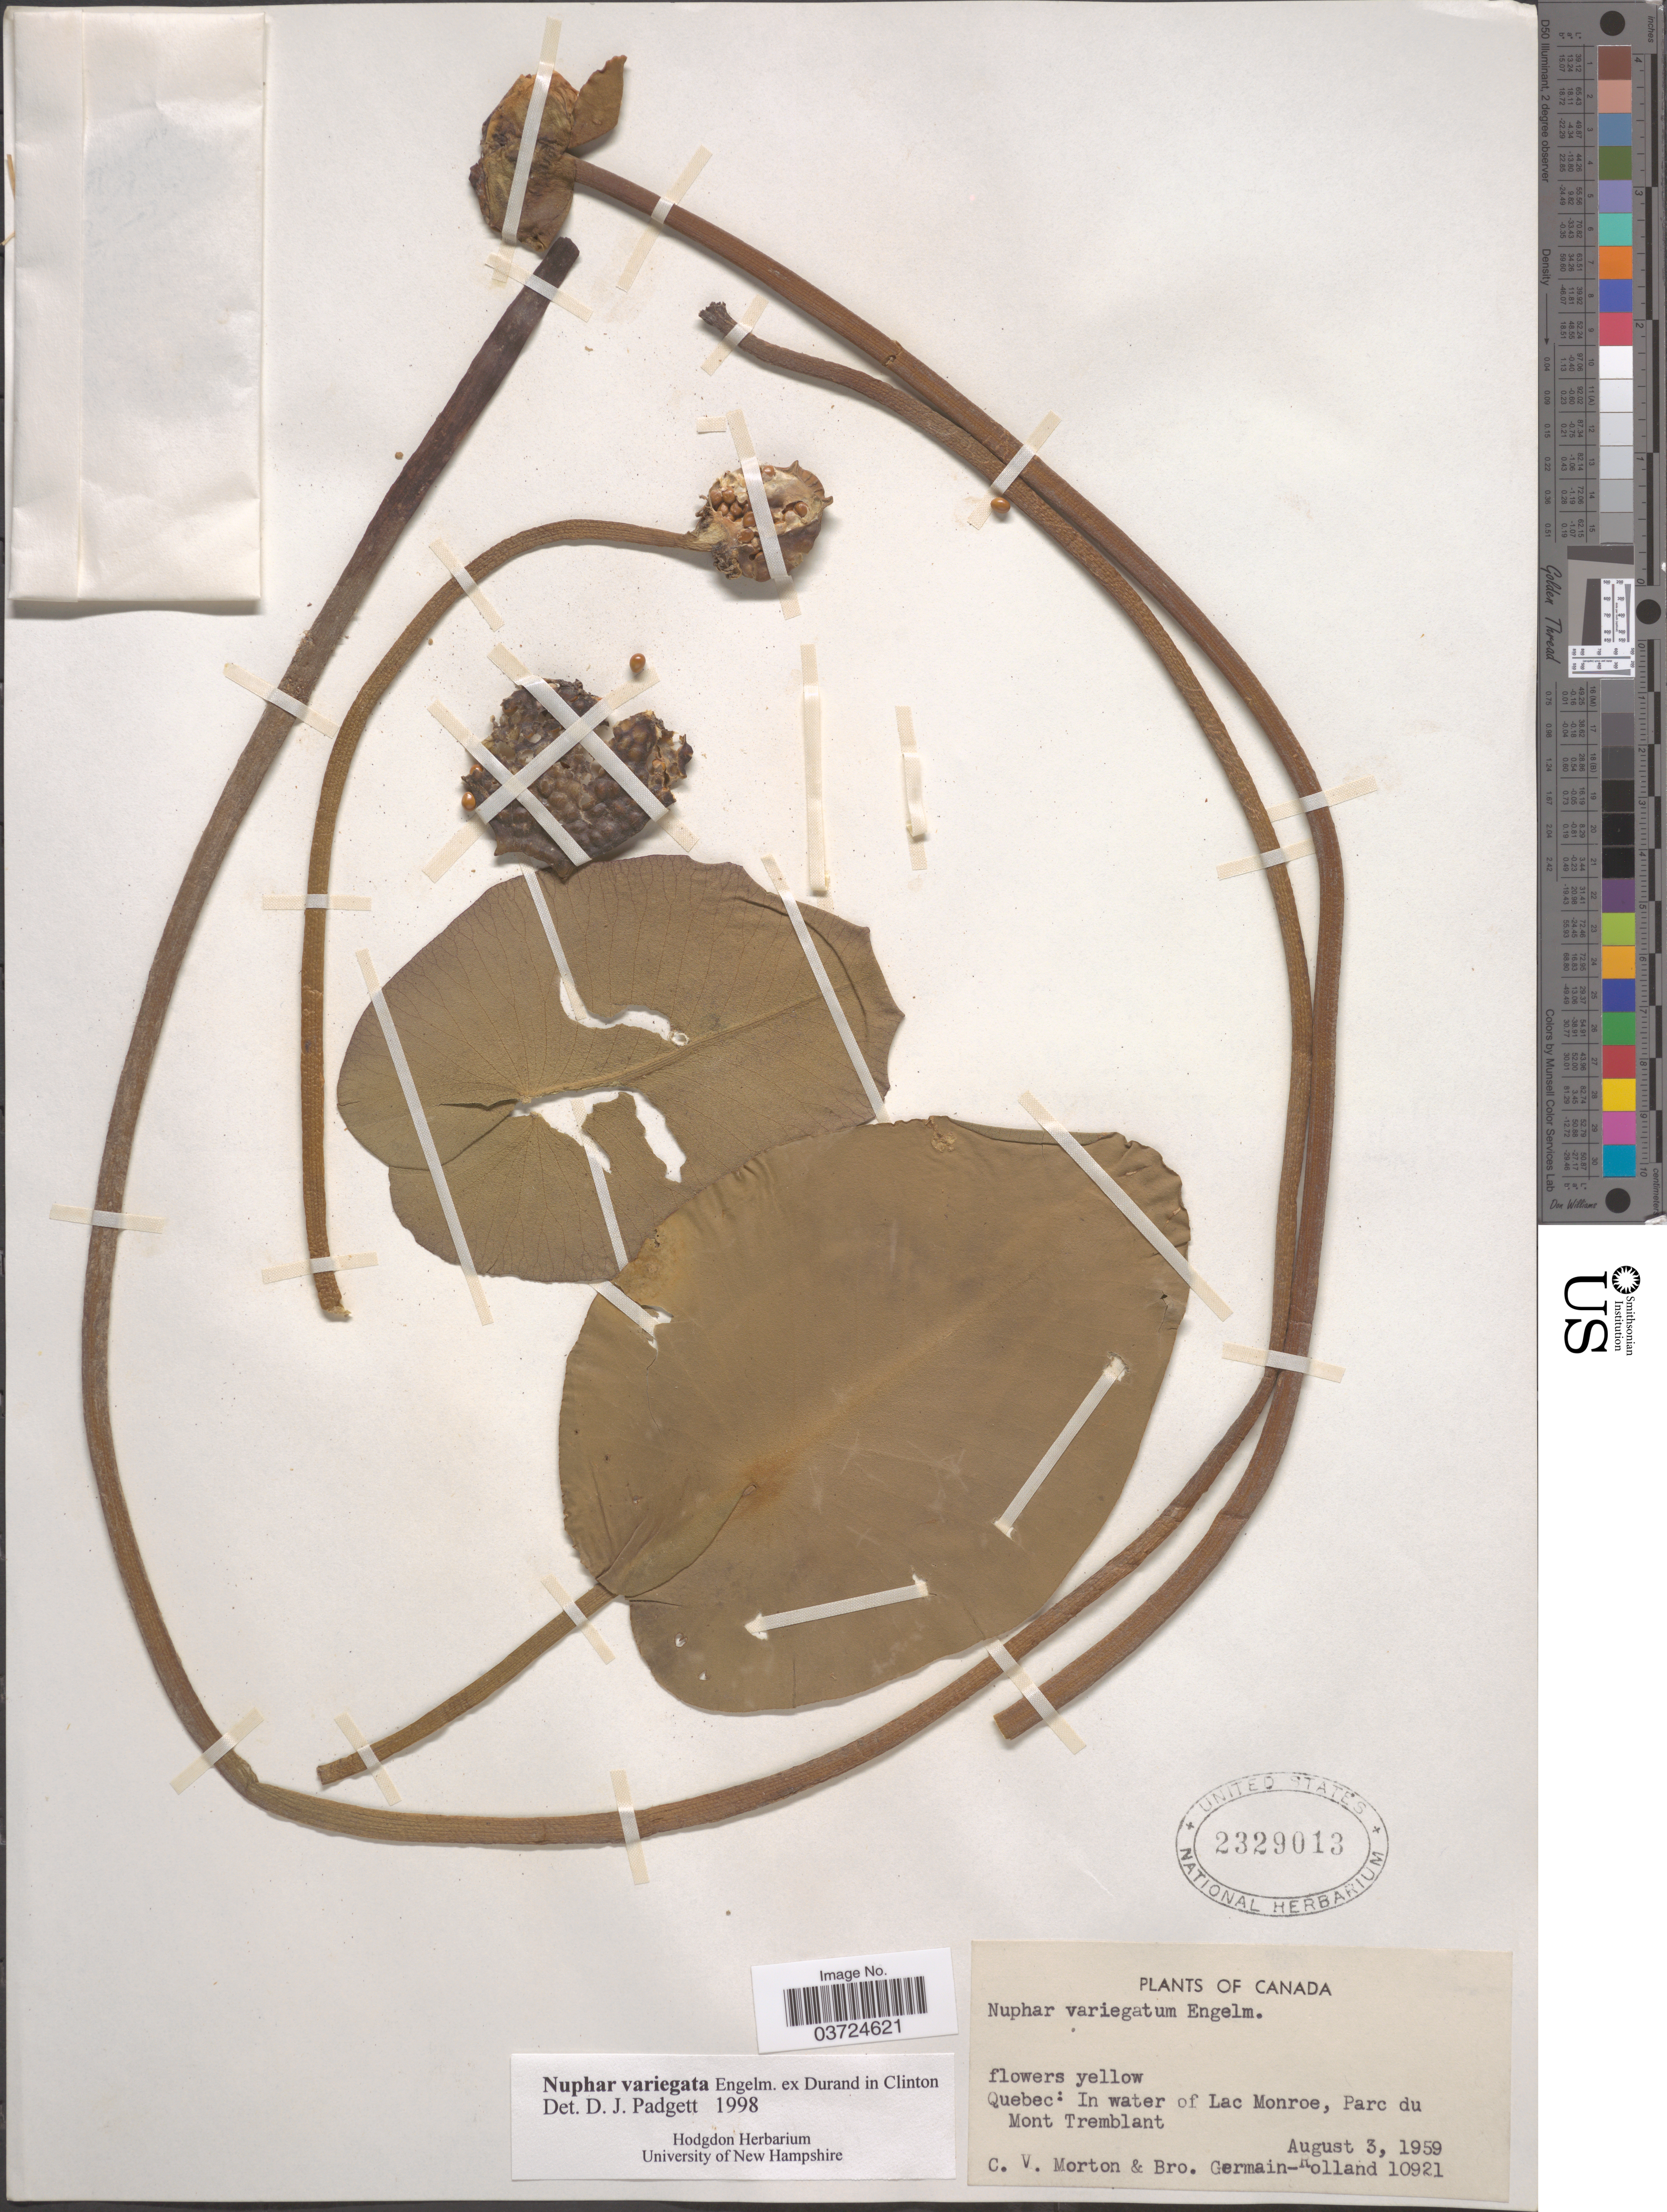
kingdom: Plantae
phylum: Tracheophyta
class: Magnoliopsida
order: Nymphaeales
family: Nymphaeaceae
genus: Nuphar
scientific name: Nuphar variegata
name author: Engelm. ex Durand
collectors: C. V. Morton & Rolland-Germain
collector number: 10921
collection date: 1959-08-03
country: Canada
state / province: Quebec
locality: In water of Lac Monroe, Parc du Mont Tremblant.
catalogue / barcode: US 2329013